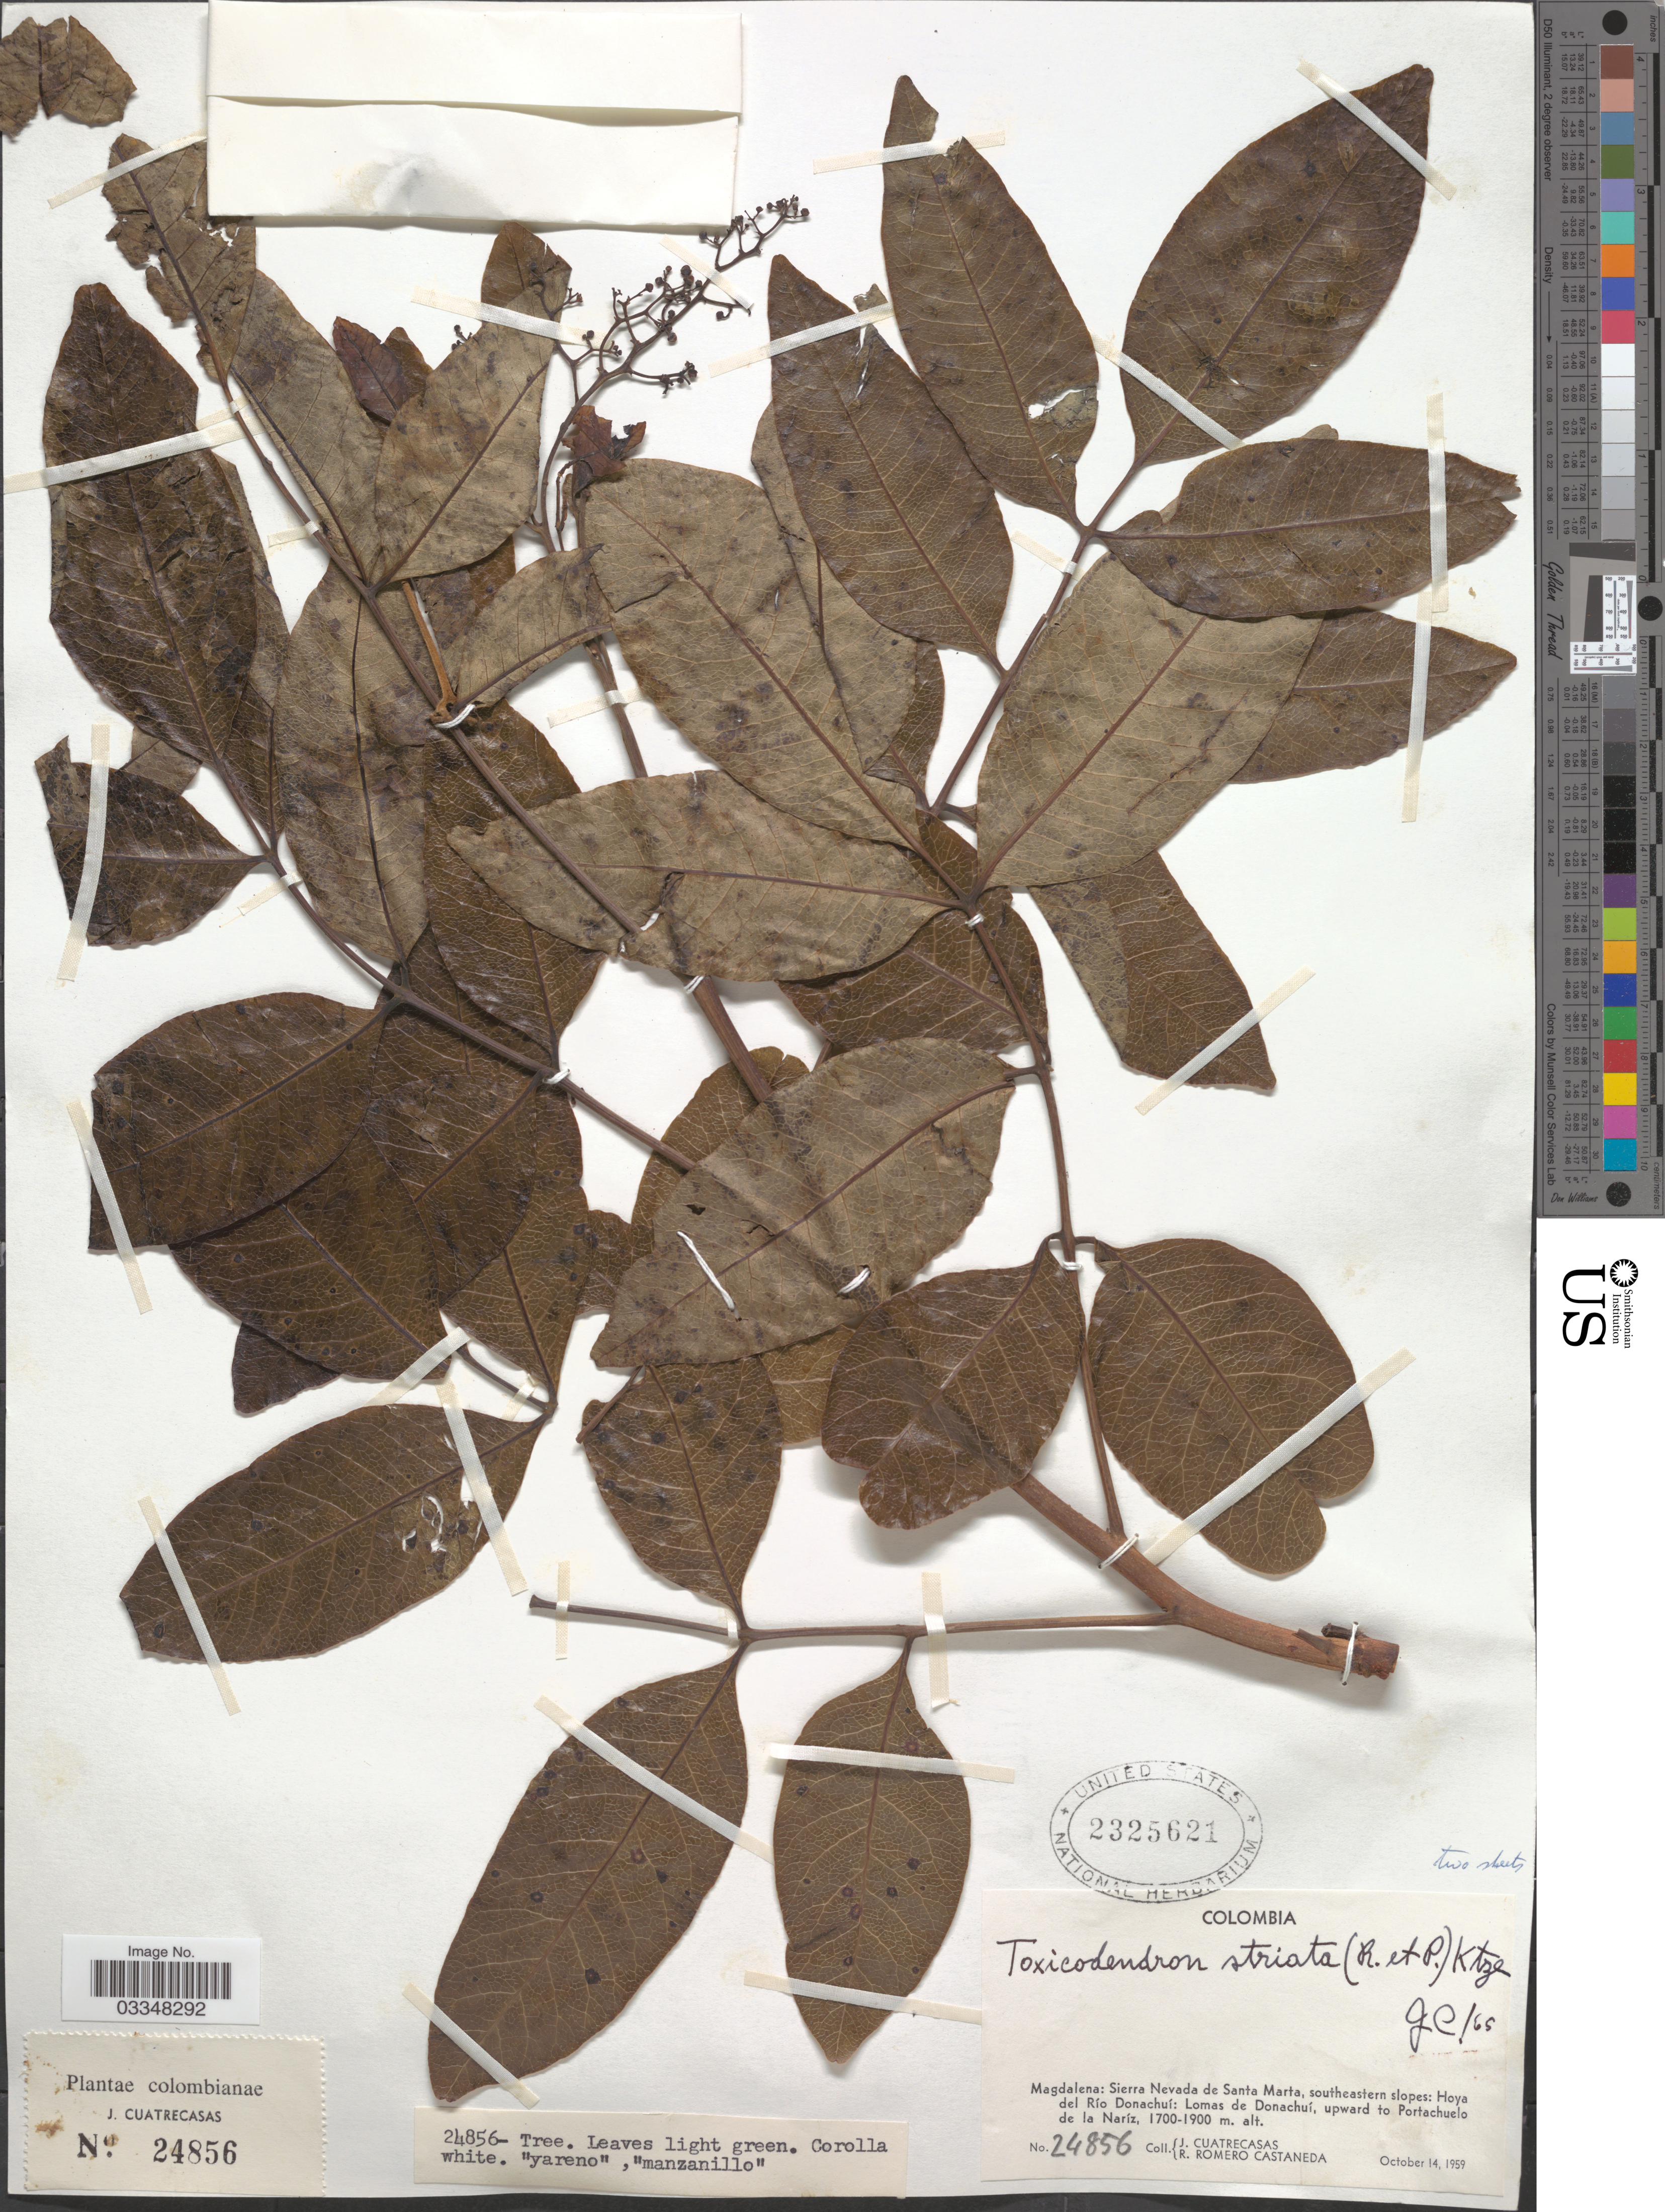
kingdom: Plantae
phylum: Tracheophyta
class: Magnoliopsida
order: Sapindales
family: Anacardiaceae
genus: Mauria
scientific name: Mauria heterophylla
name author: Kunth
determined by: Mitchell, John D.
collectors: J. Cuatrecasas & R. Romero Castañeda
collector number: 24856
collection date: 1959-10-14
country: Colombia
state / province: Magdalena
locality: Sierra Nevada de Santa Marta, southeastern slopes: Hoya del Río Donachuí: Lomas de Donachuí, upward to Portachuelo de la Naríz.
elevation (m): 1700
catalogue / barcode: US 2325621